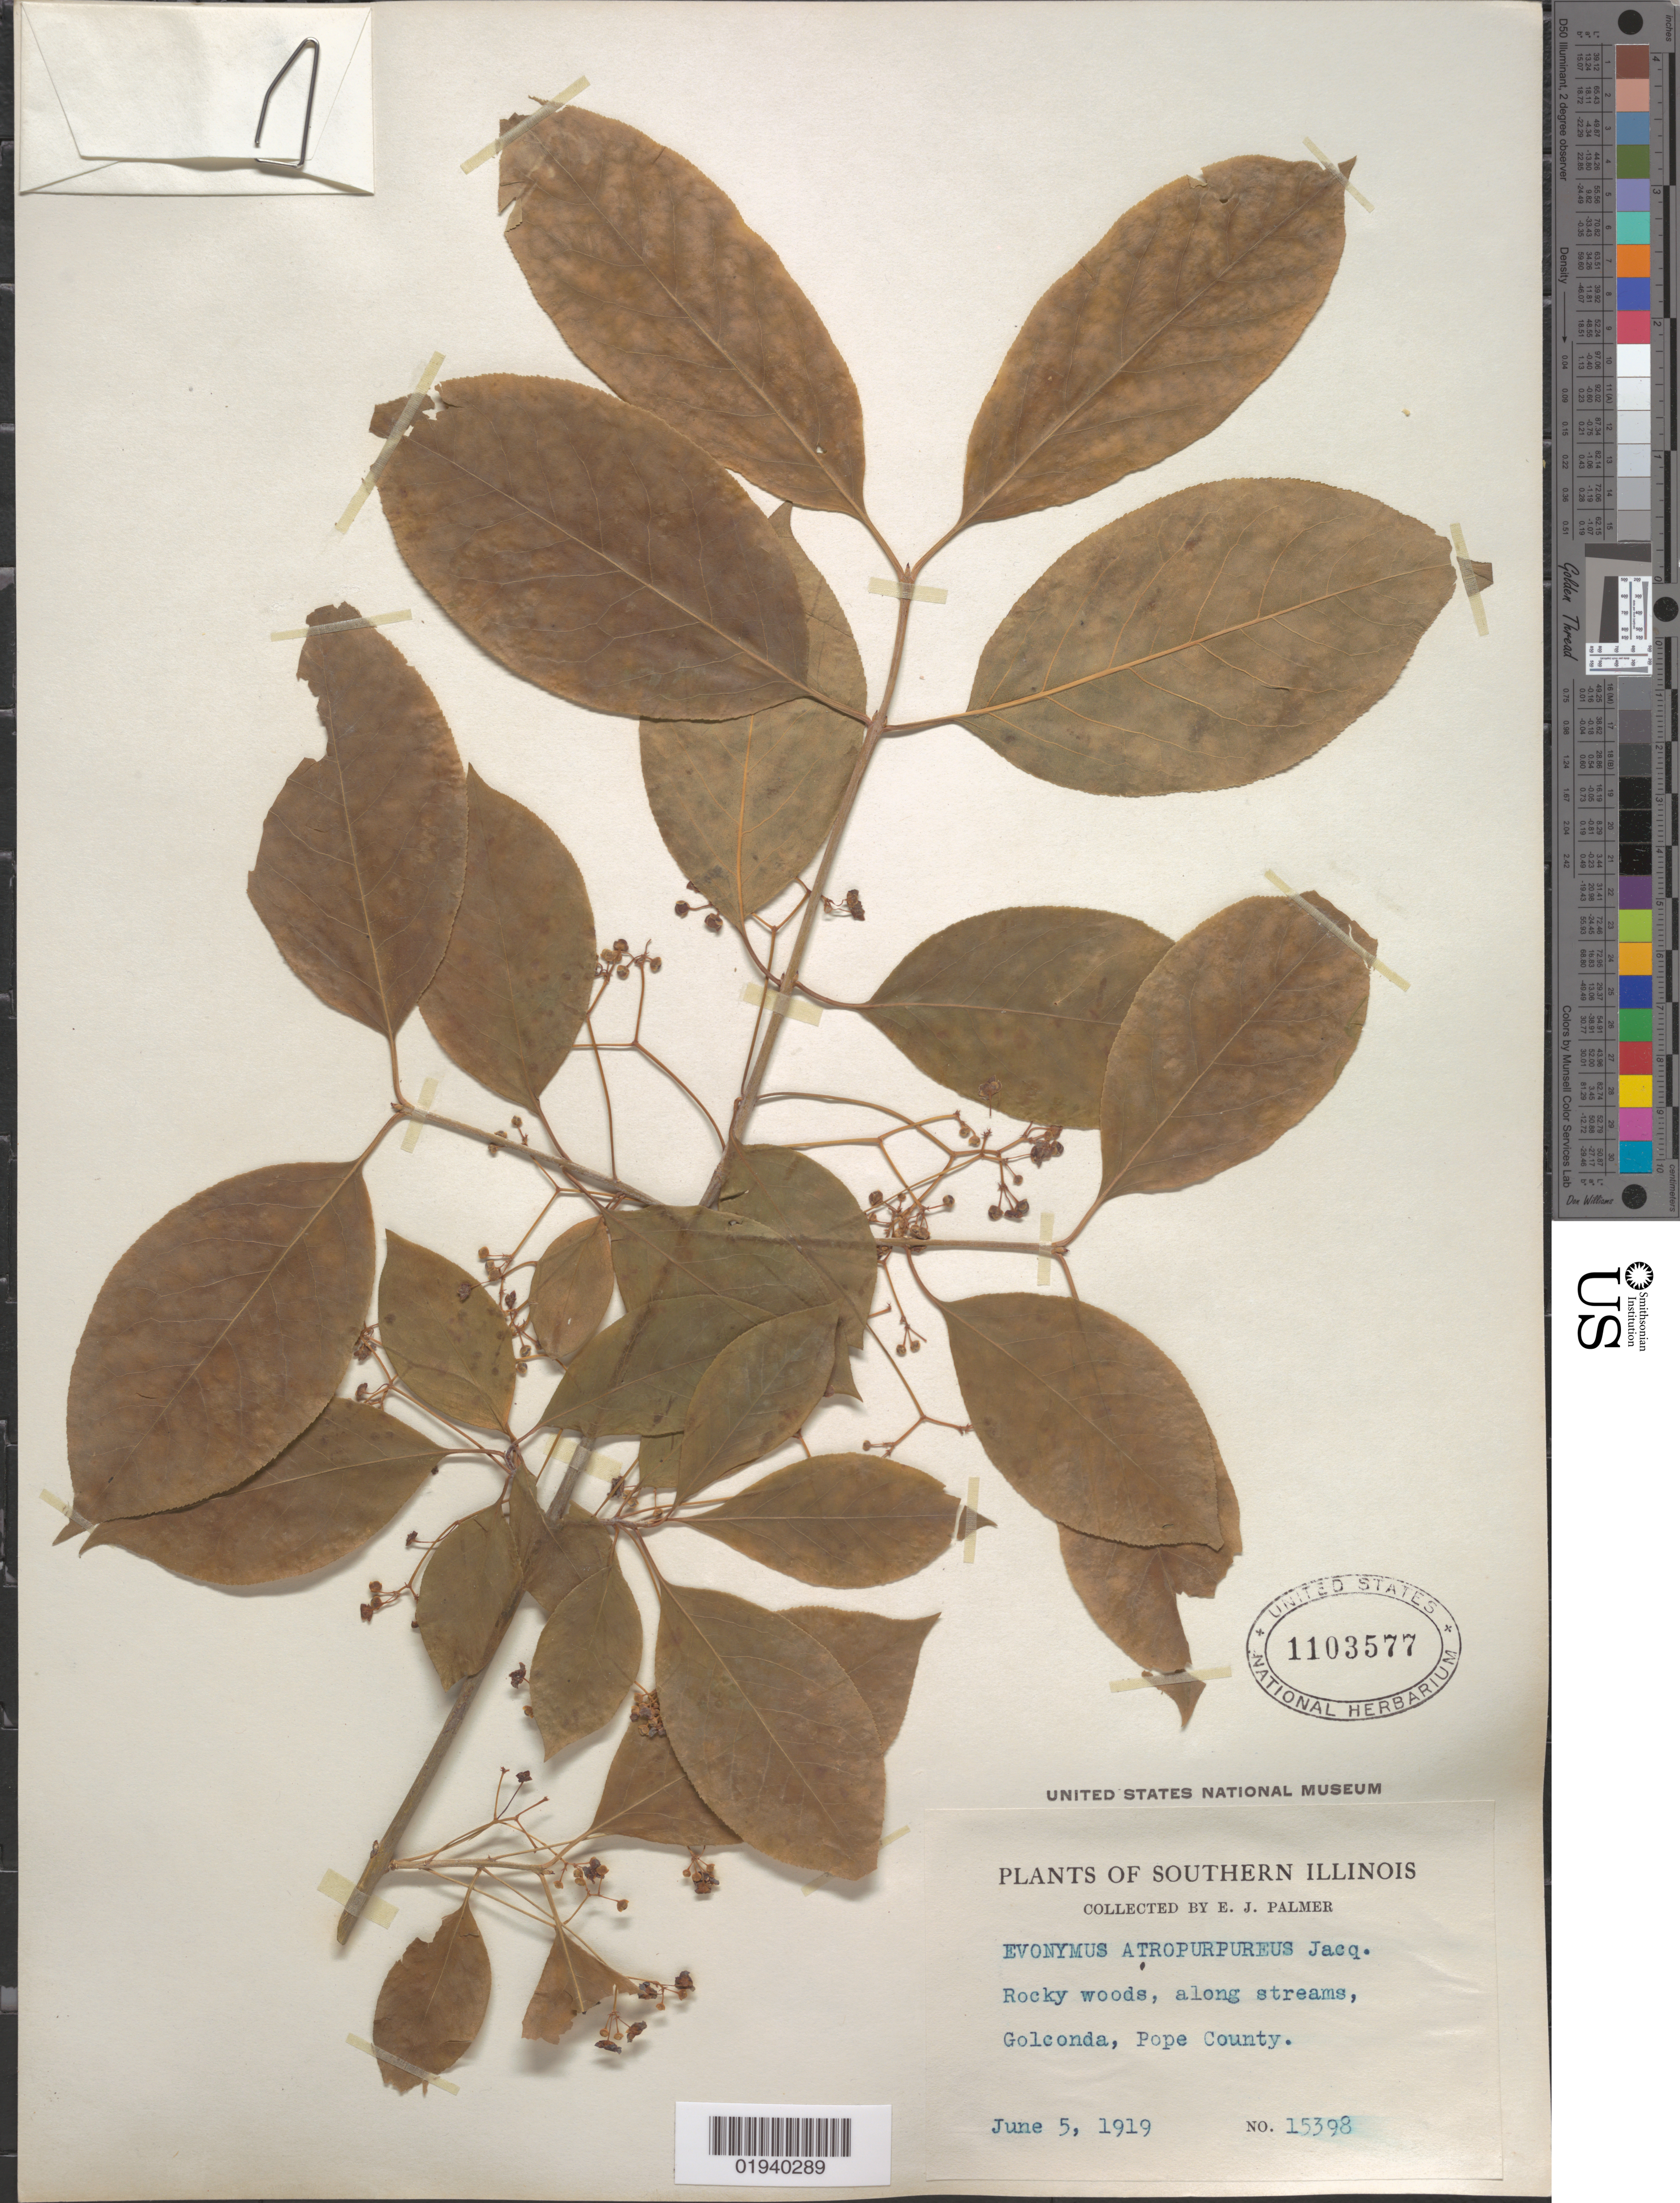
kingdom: Plantae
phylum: Tracheophyta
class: Magnoliopsida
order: Celastrales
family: Celastraceae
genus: Euonymus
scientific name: Euonymus atropurpureus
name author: Jacq.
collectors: E. J. Palmer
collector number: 15398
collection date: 1919-06-05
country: United States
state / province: Illinois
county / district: Pope County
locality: Golconda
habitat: Rocky woods, along streams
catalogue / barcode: US 1103577